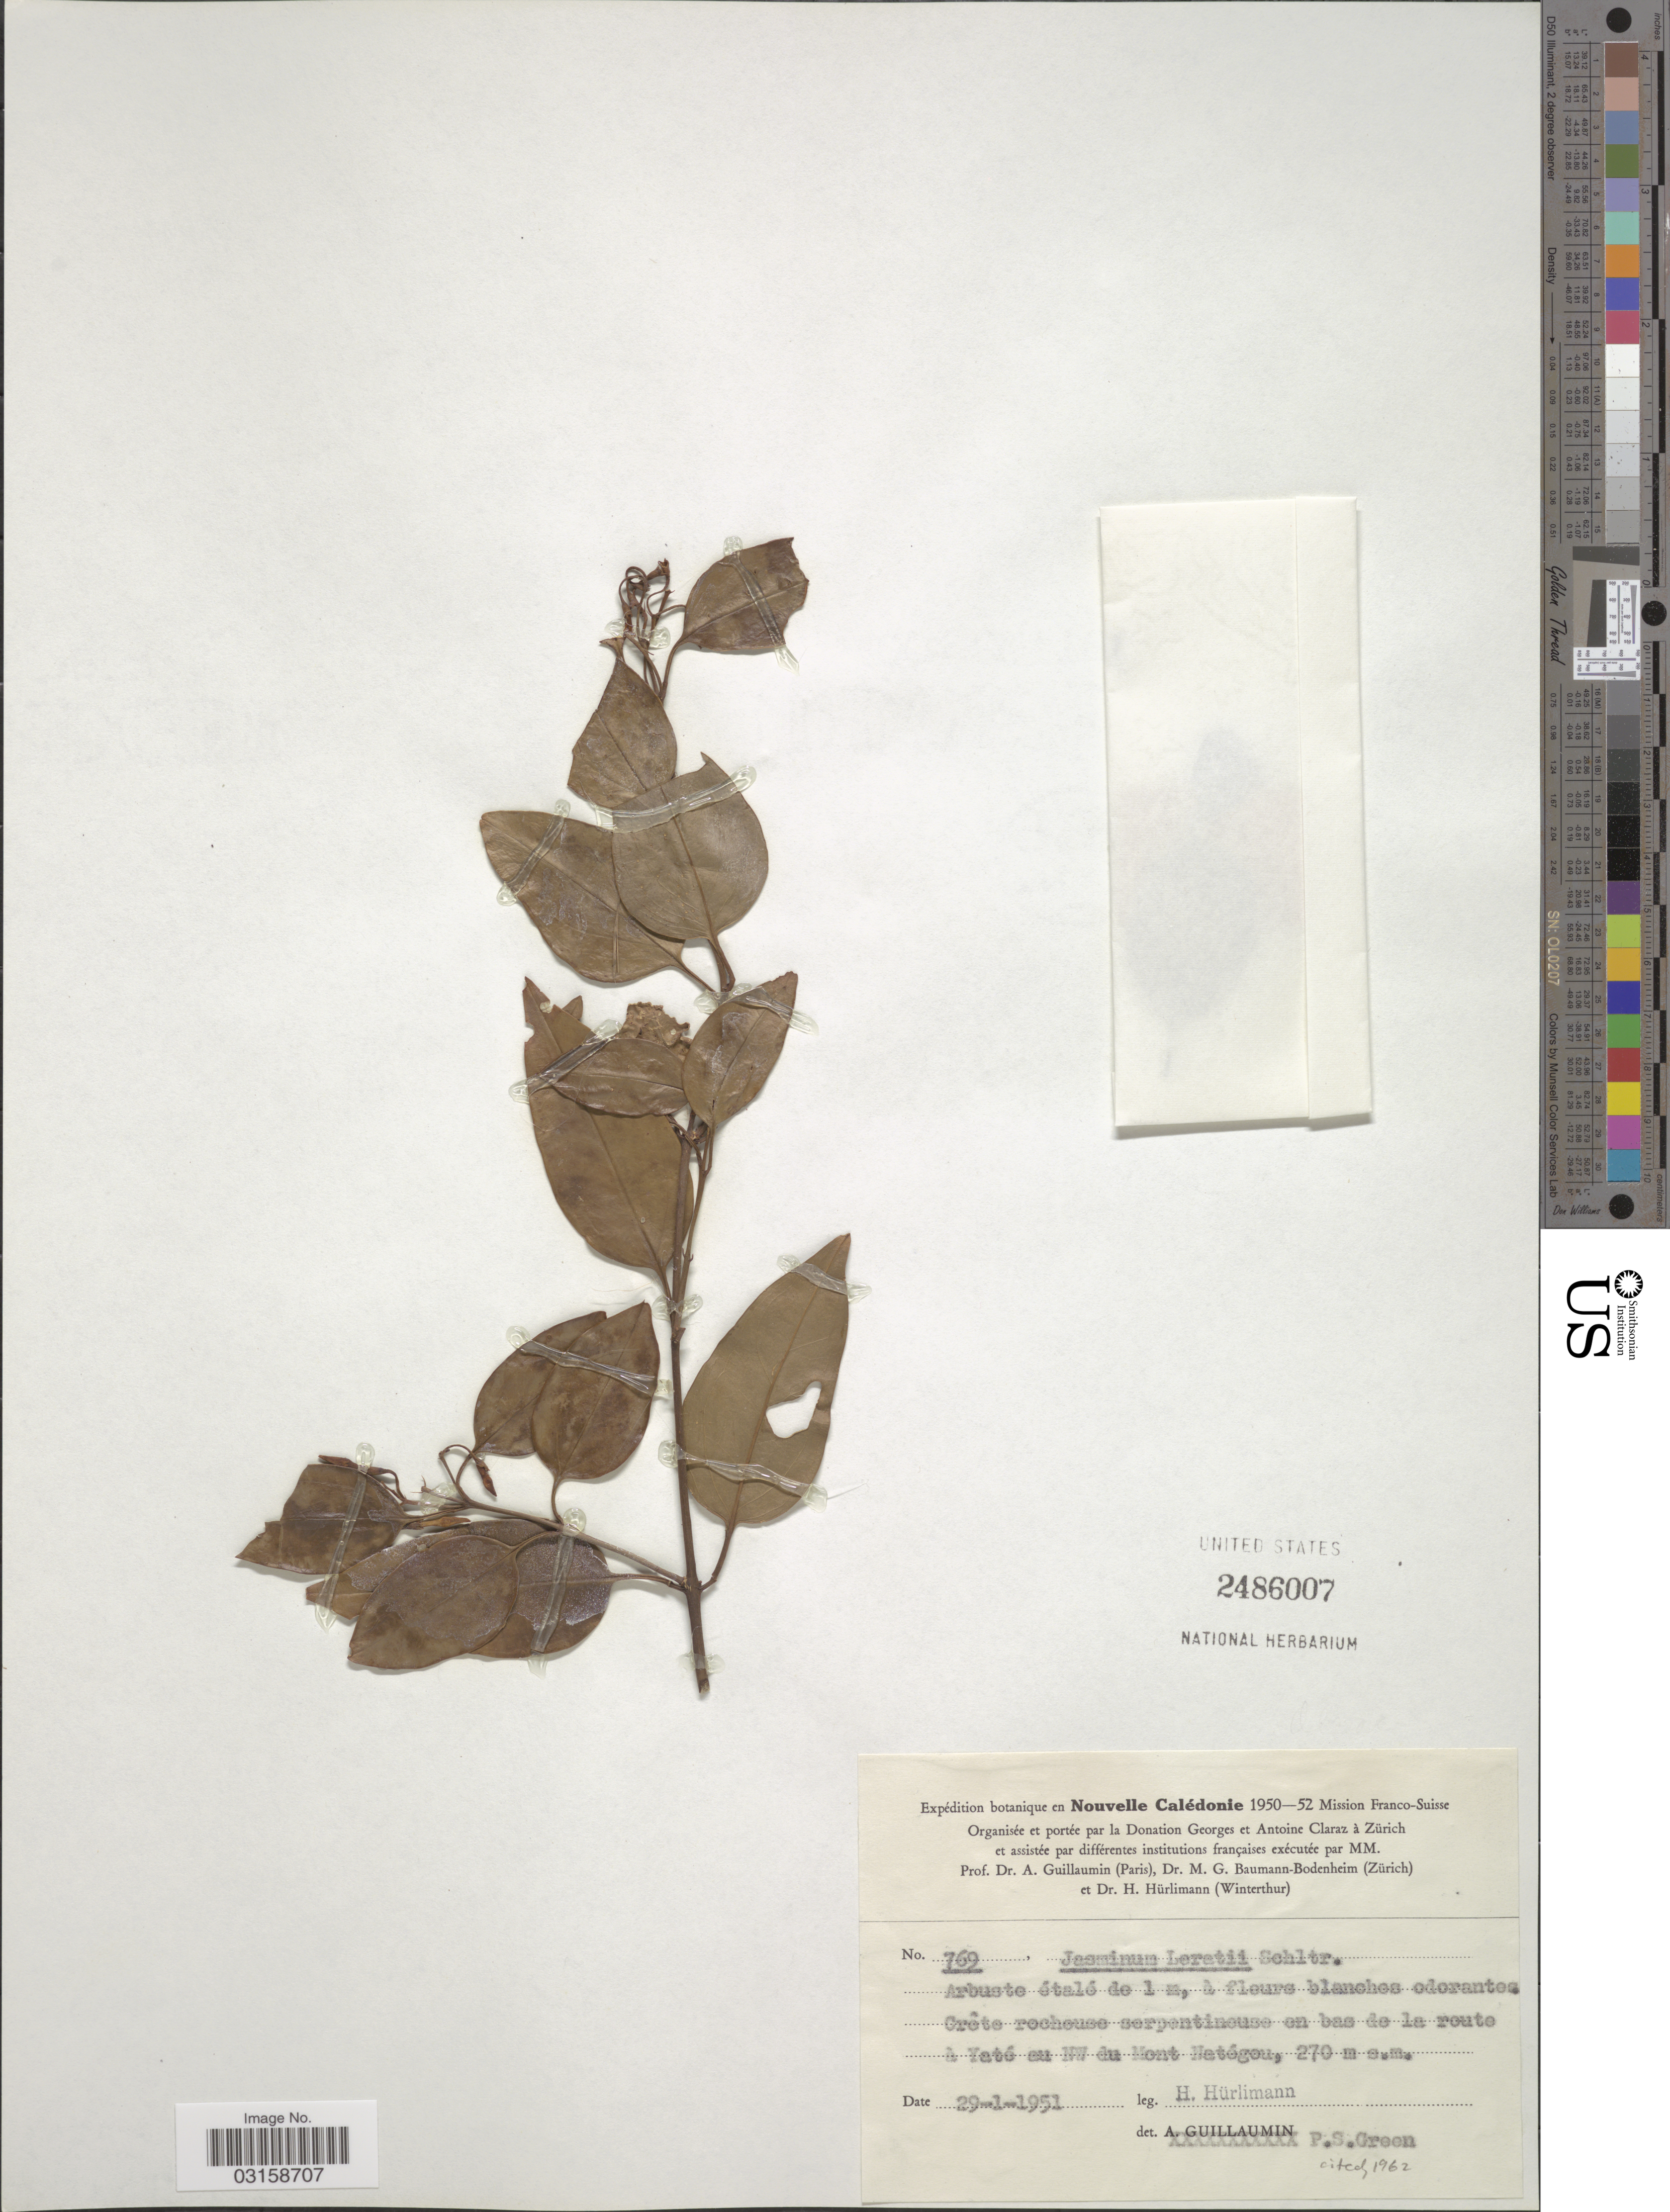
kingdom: Plantae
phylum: Tracheophyta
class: Magnoliopsida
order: Lamiales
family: Oleaceae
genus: Jasminum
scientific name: Jasminum leratii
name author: Schltr.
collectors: H. Hürlimann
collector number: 769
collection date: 1951-01-29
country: New Caledonia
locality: Nouvelle Calédonie. Bas de la route à Yaté au NW du Mont Natégou.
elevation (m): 270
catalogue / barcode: US 2486007